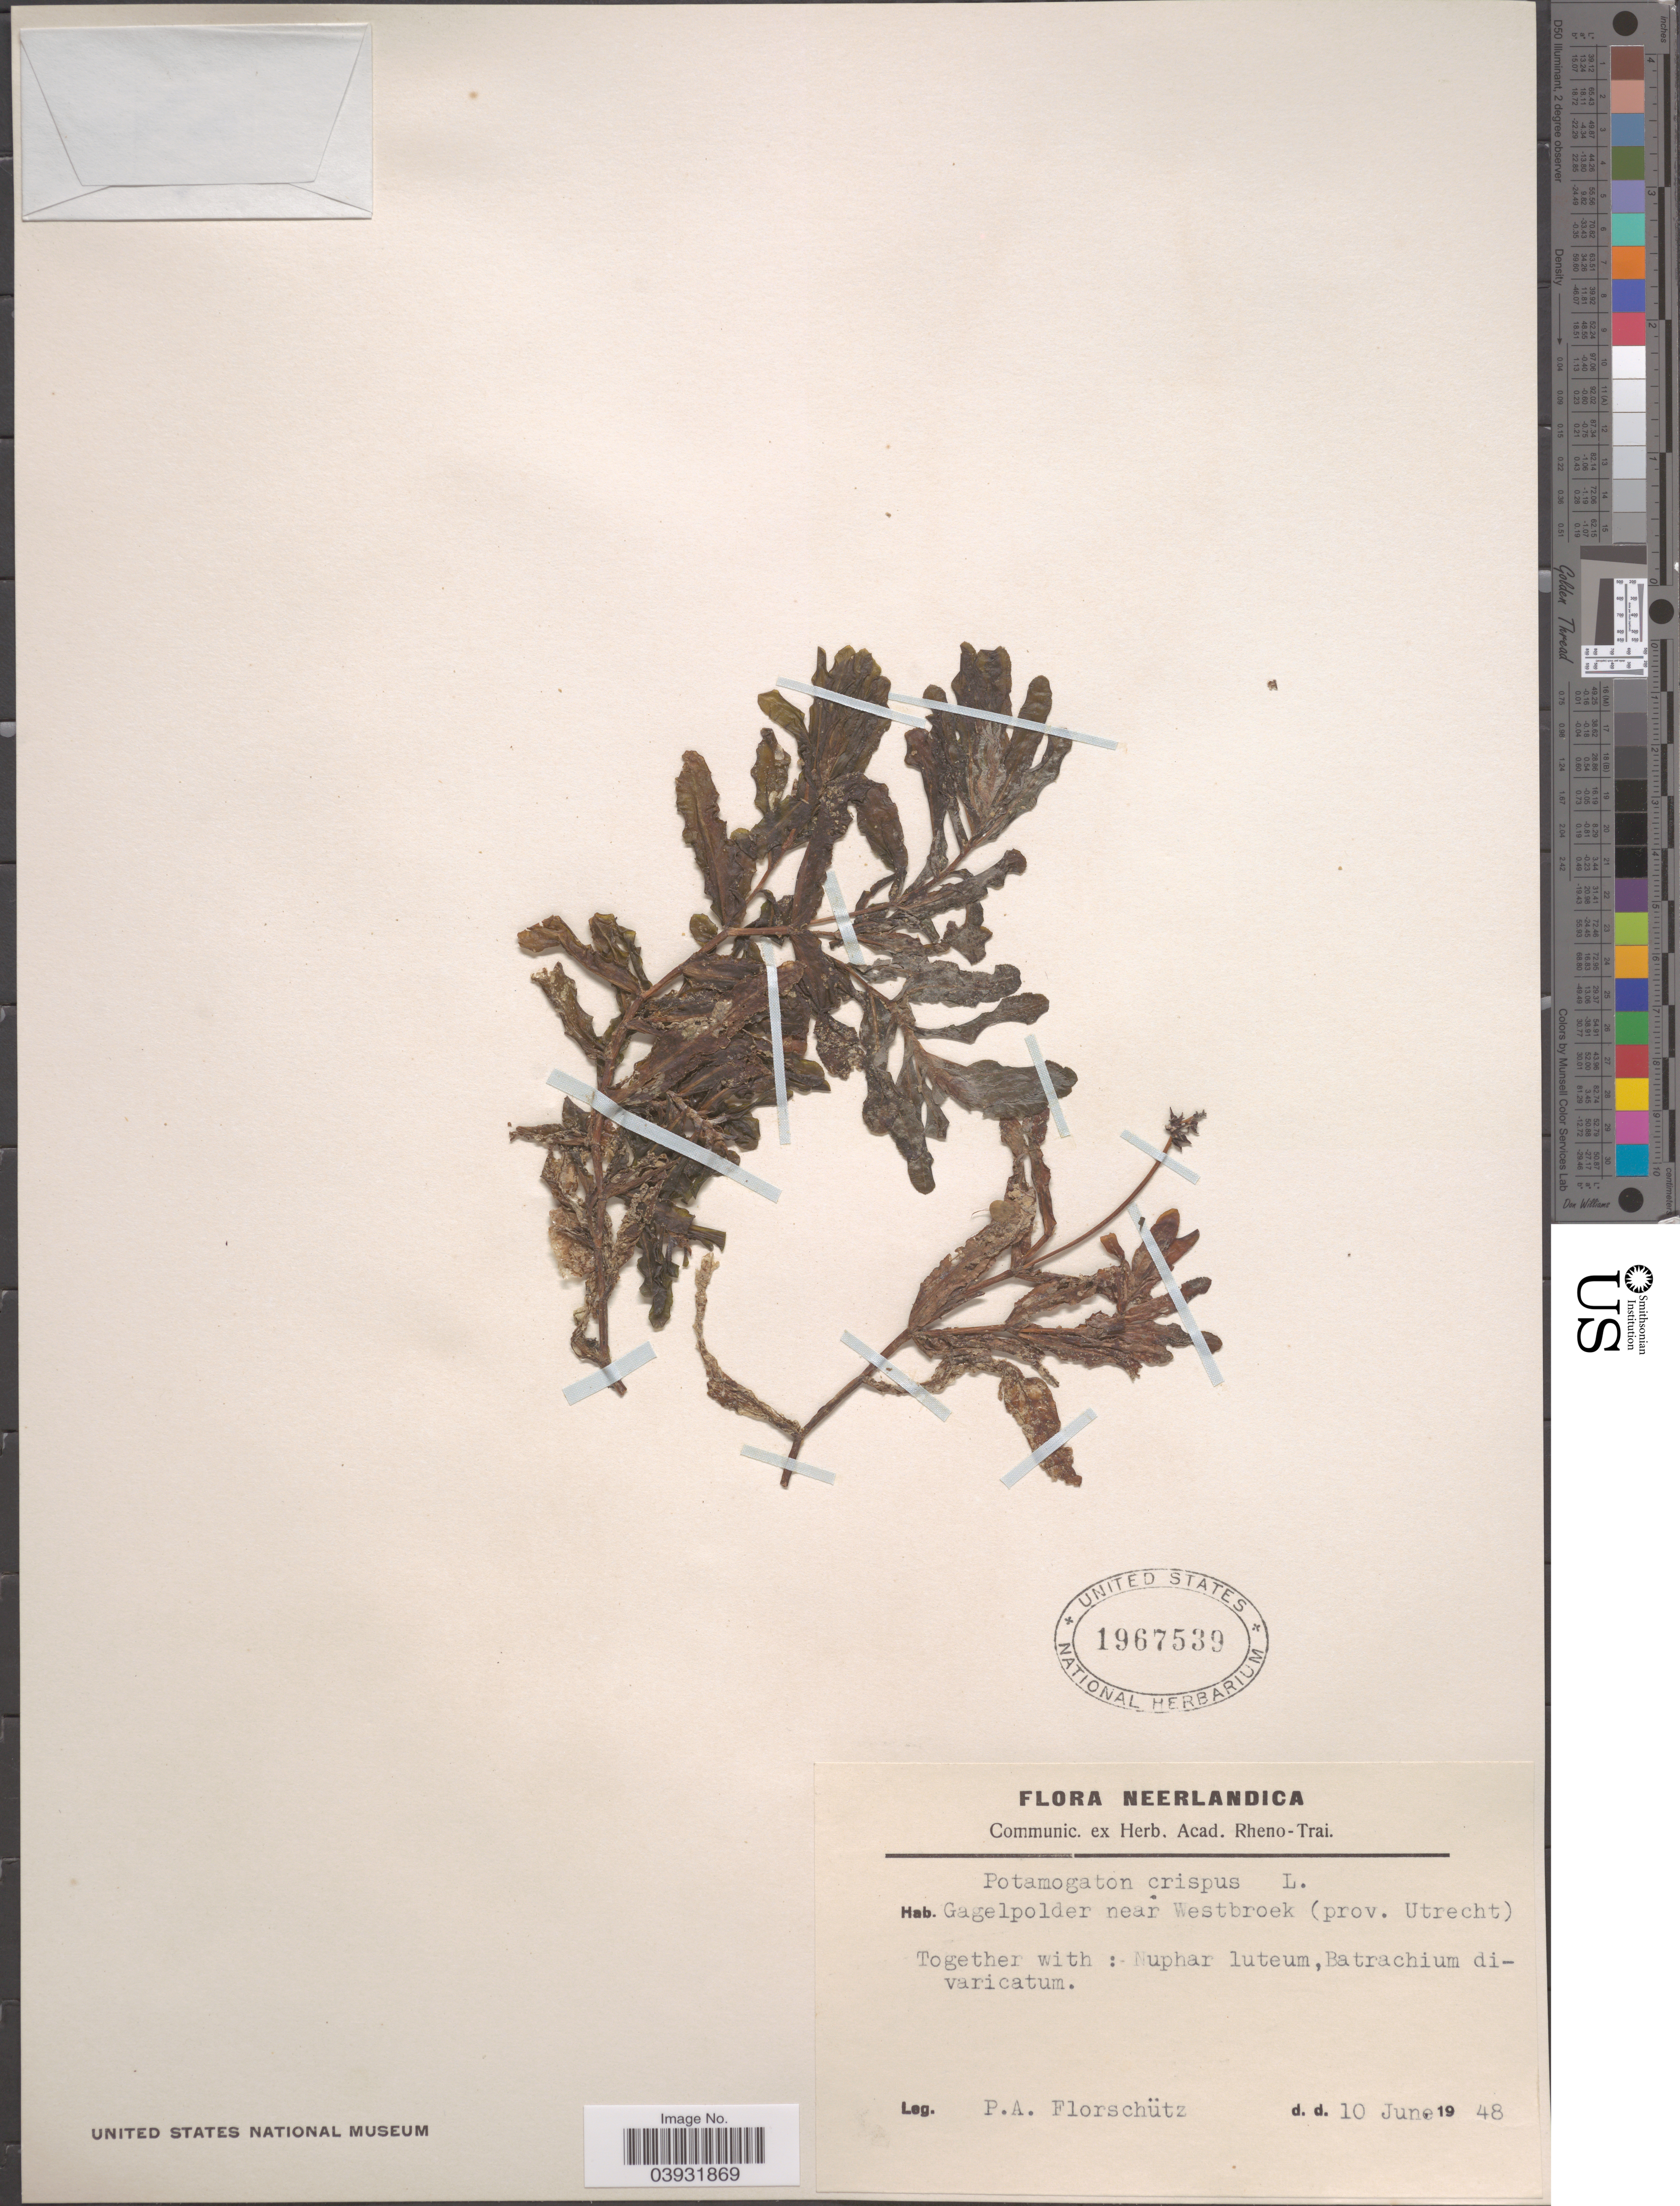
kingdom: Plantae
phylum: Tracheophyta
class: Liliopsida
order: Alismatales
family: Potamogetonaceae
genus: Potamogeton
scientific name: Potamogeton crispus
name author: L.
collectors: P. Florschütz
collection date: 1948-06-10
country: Netherlands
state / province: Utrecht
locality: Neerlandica. Gagelpolder near Westbroek.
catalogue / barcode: US 1967539